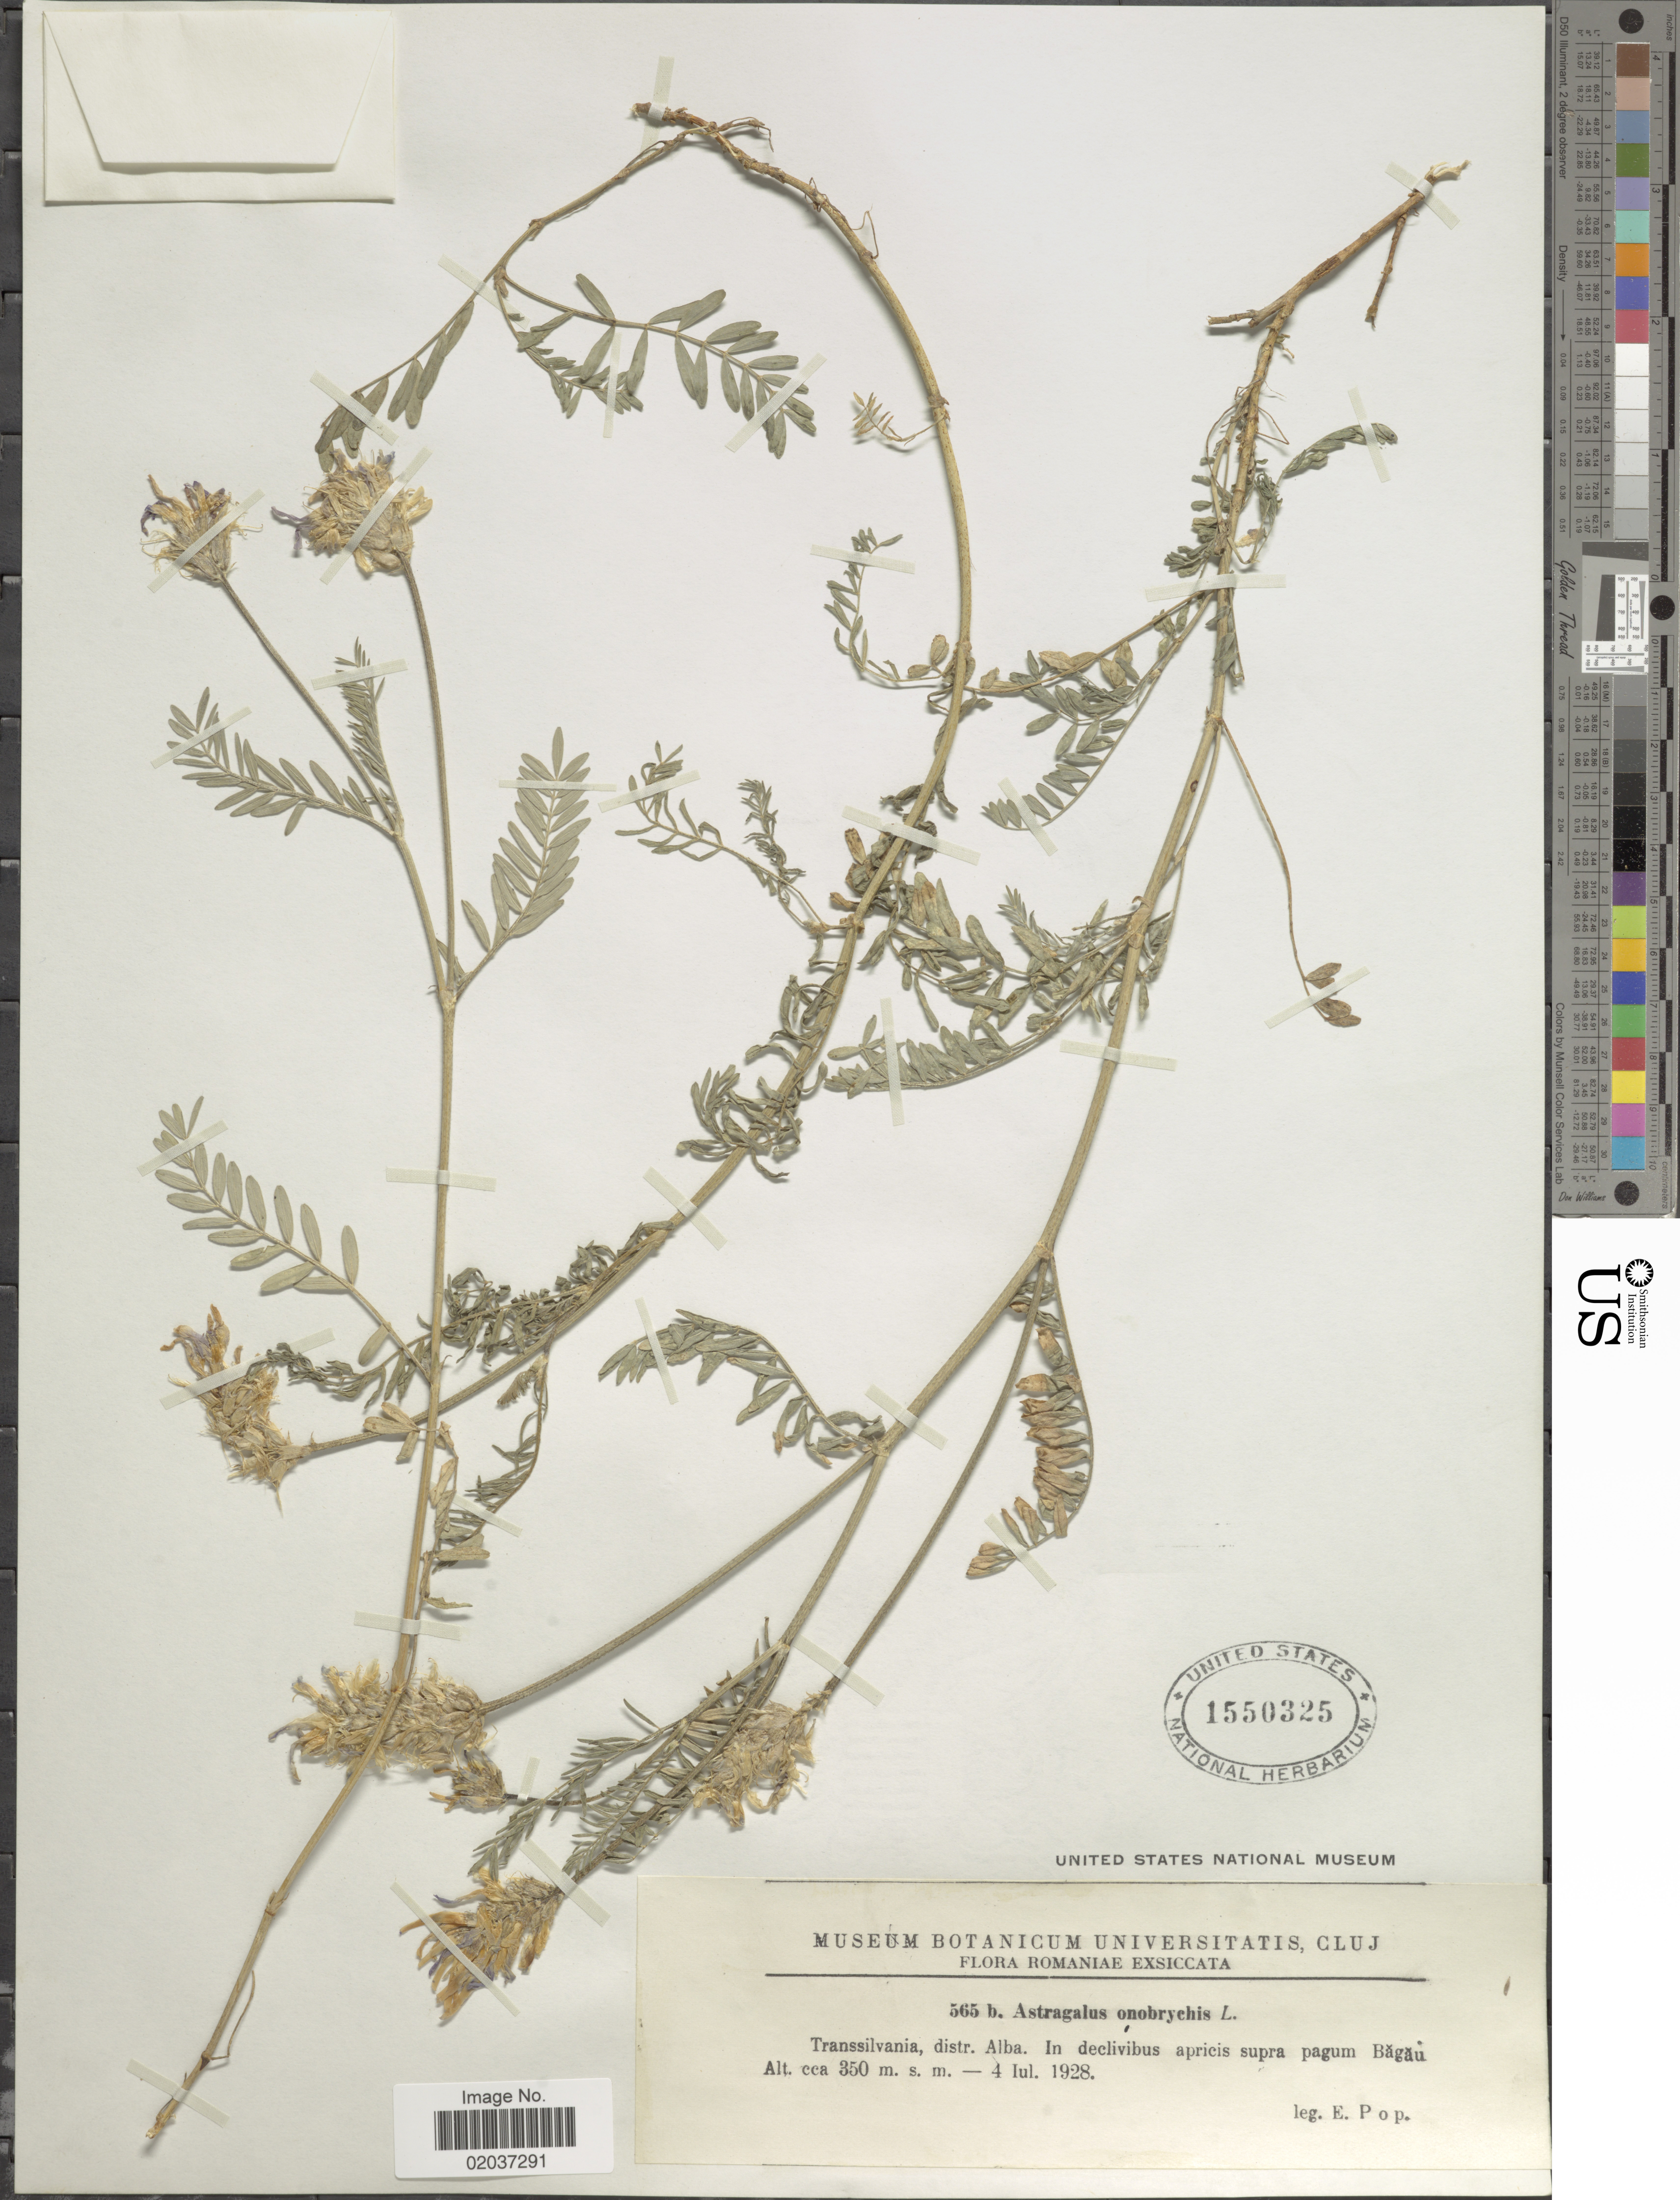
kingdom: Plantae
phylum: Tracheophyta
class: Magnoliopsida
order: Fabales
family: Fabaceae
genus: Astragalus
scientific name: Astragalus onobrychis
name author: L.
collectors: E. Pop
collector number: s.n,.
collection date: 1928-07-04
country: Romania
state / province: Alba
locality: Transsilvania, distr. Alba, In declivibus apricis supra pagum Bagua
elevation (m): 350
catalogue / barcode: US 1550325